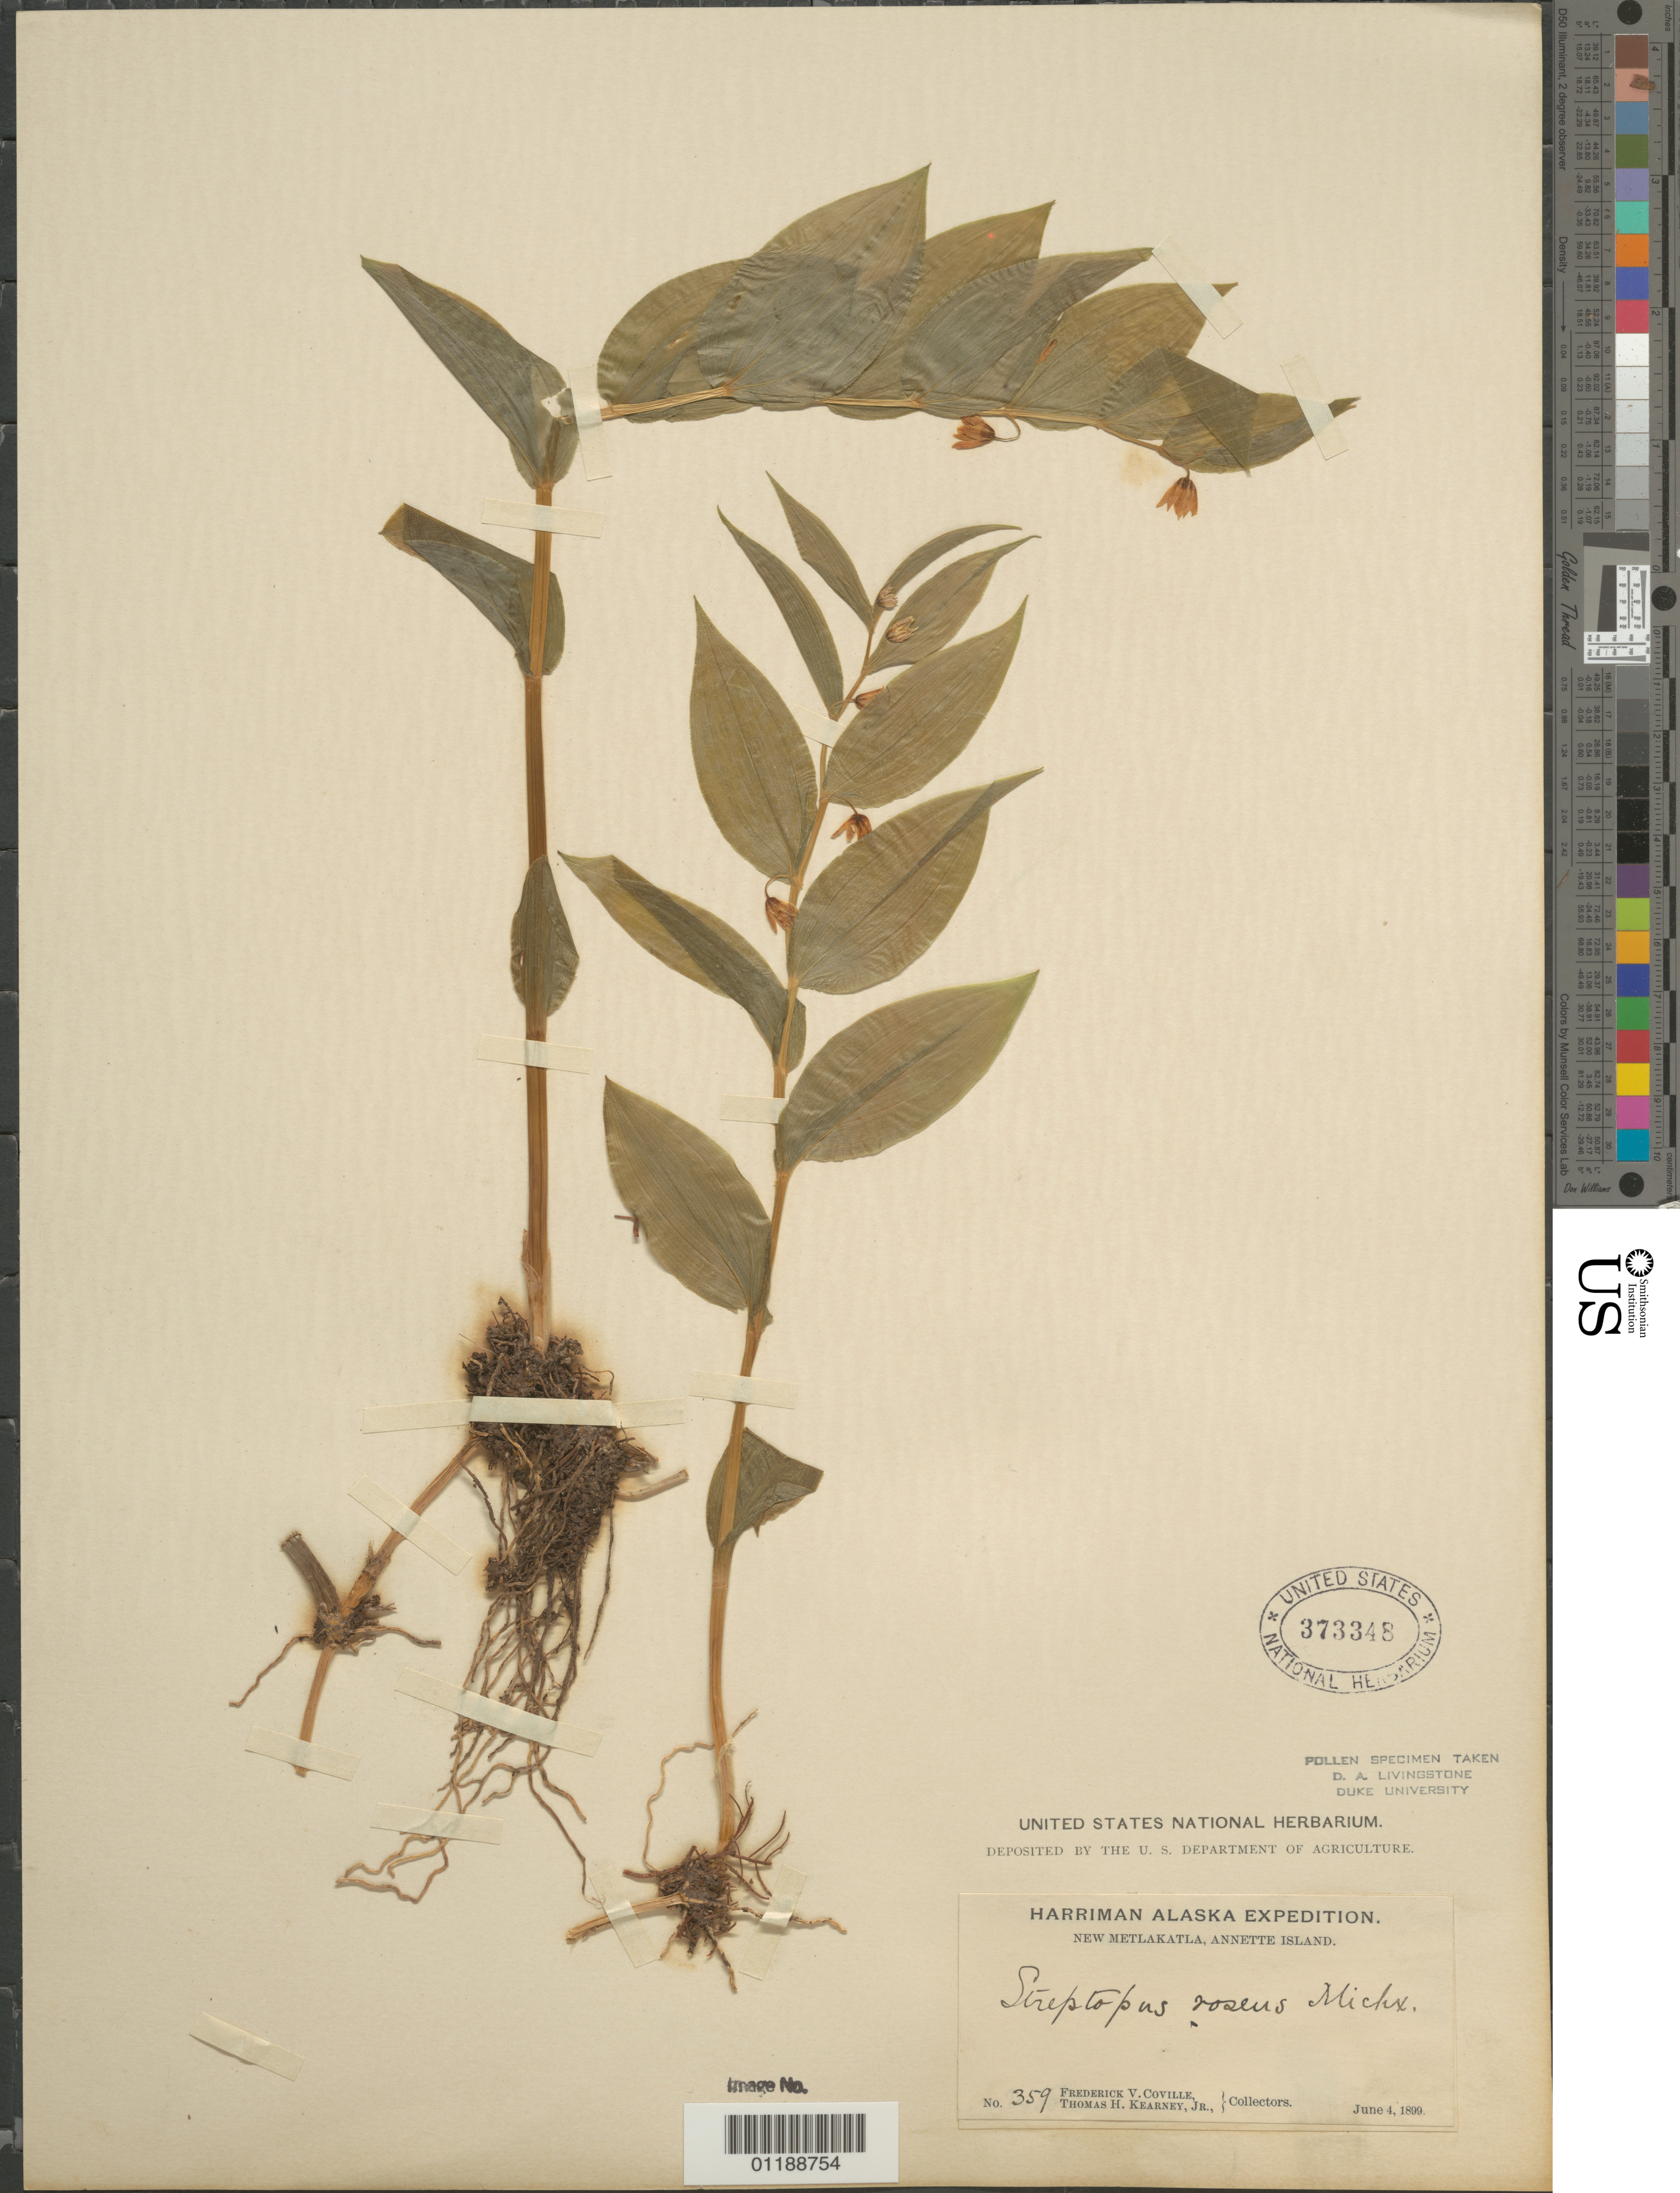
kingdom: Plantae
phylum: Tracheophyta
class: Liliopsida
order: Liliales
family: Liliaceae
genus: Streptopus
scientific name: Streptopus roseus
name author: Michx.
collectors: F. V. Coville & T. H. Kearney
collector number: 359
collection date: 1899-06-04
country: United States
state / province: Alaska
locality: New Metlakatla, Annette Island.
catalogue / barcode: US 373348